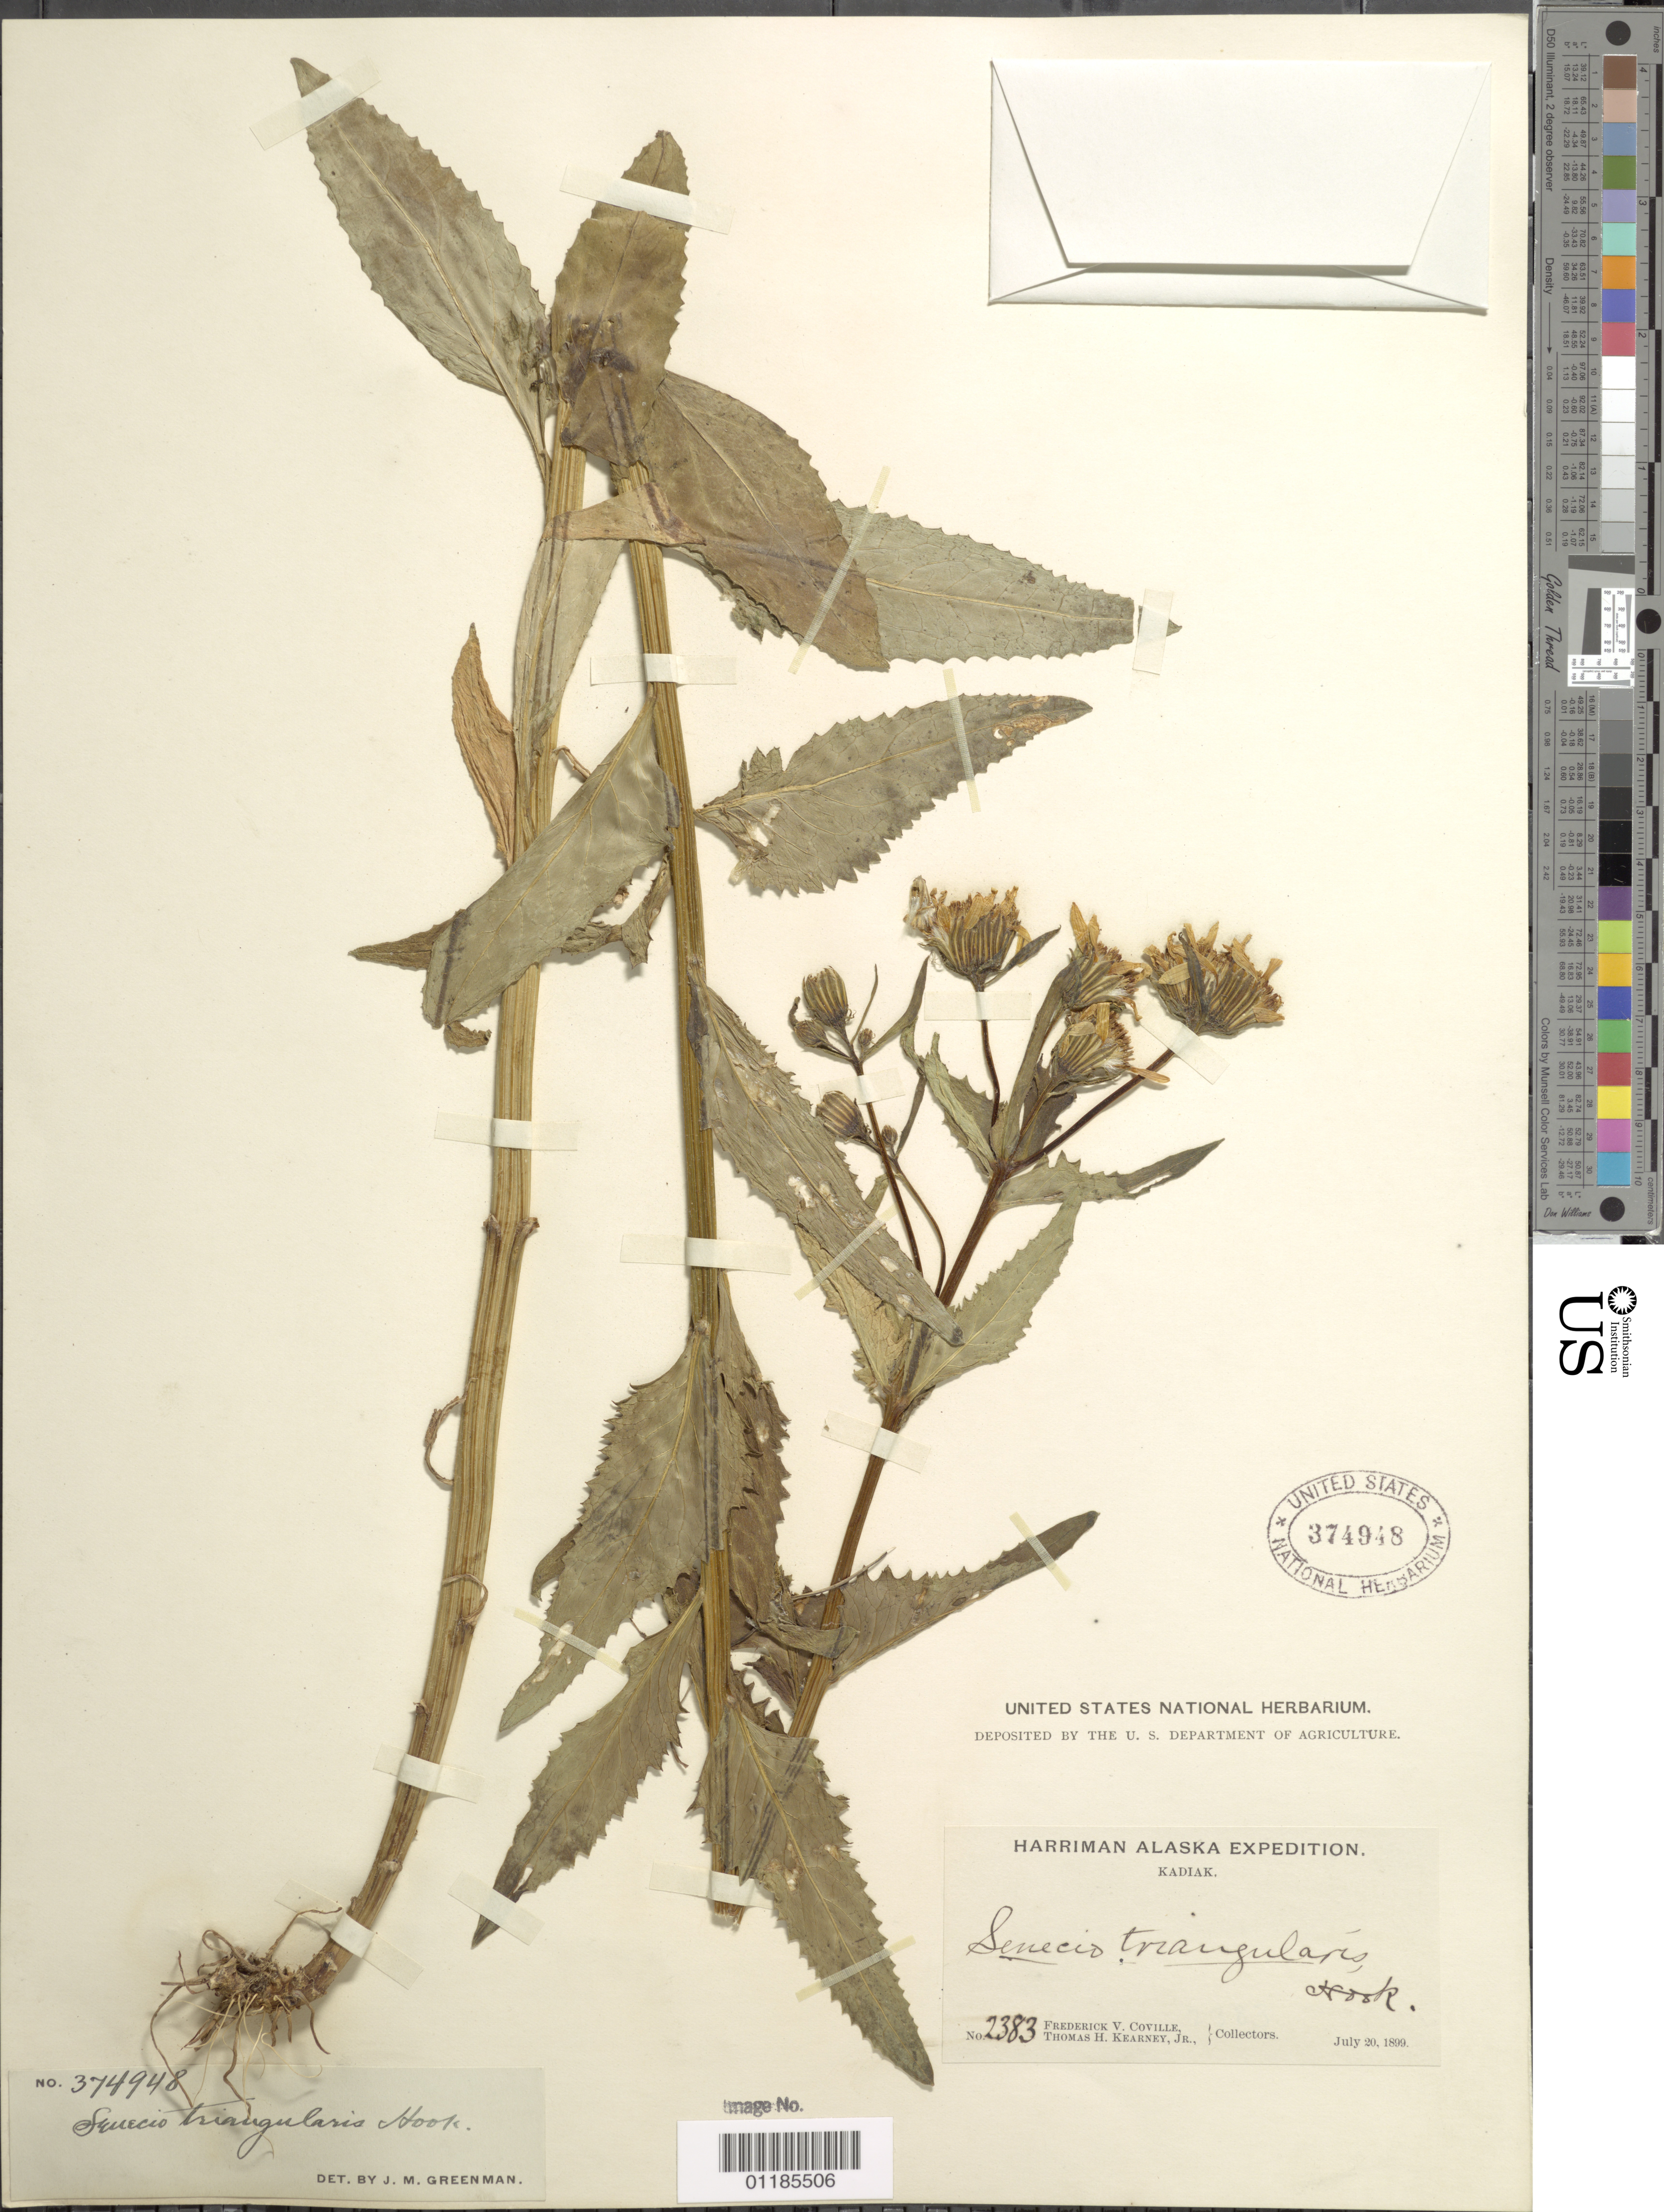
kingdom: Plantae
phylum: Tracheophyta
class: Magnoliopsida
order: Asterales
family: Asteraceae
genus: Senecio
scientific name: Senecio triangularis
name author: Hook.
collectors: F. V. Coville & T. H. Kearney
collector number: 2383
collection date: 1899-07-20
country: United States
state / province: Alaska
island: Kodiak Island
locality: Kodiak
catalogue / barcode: US 374948